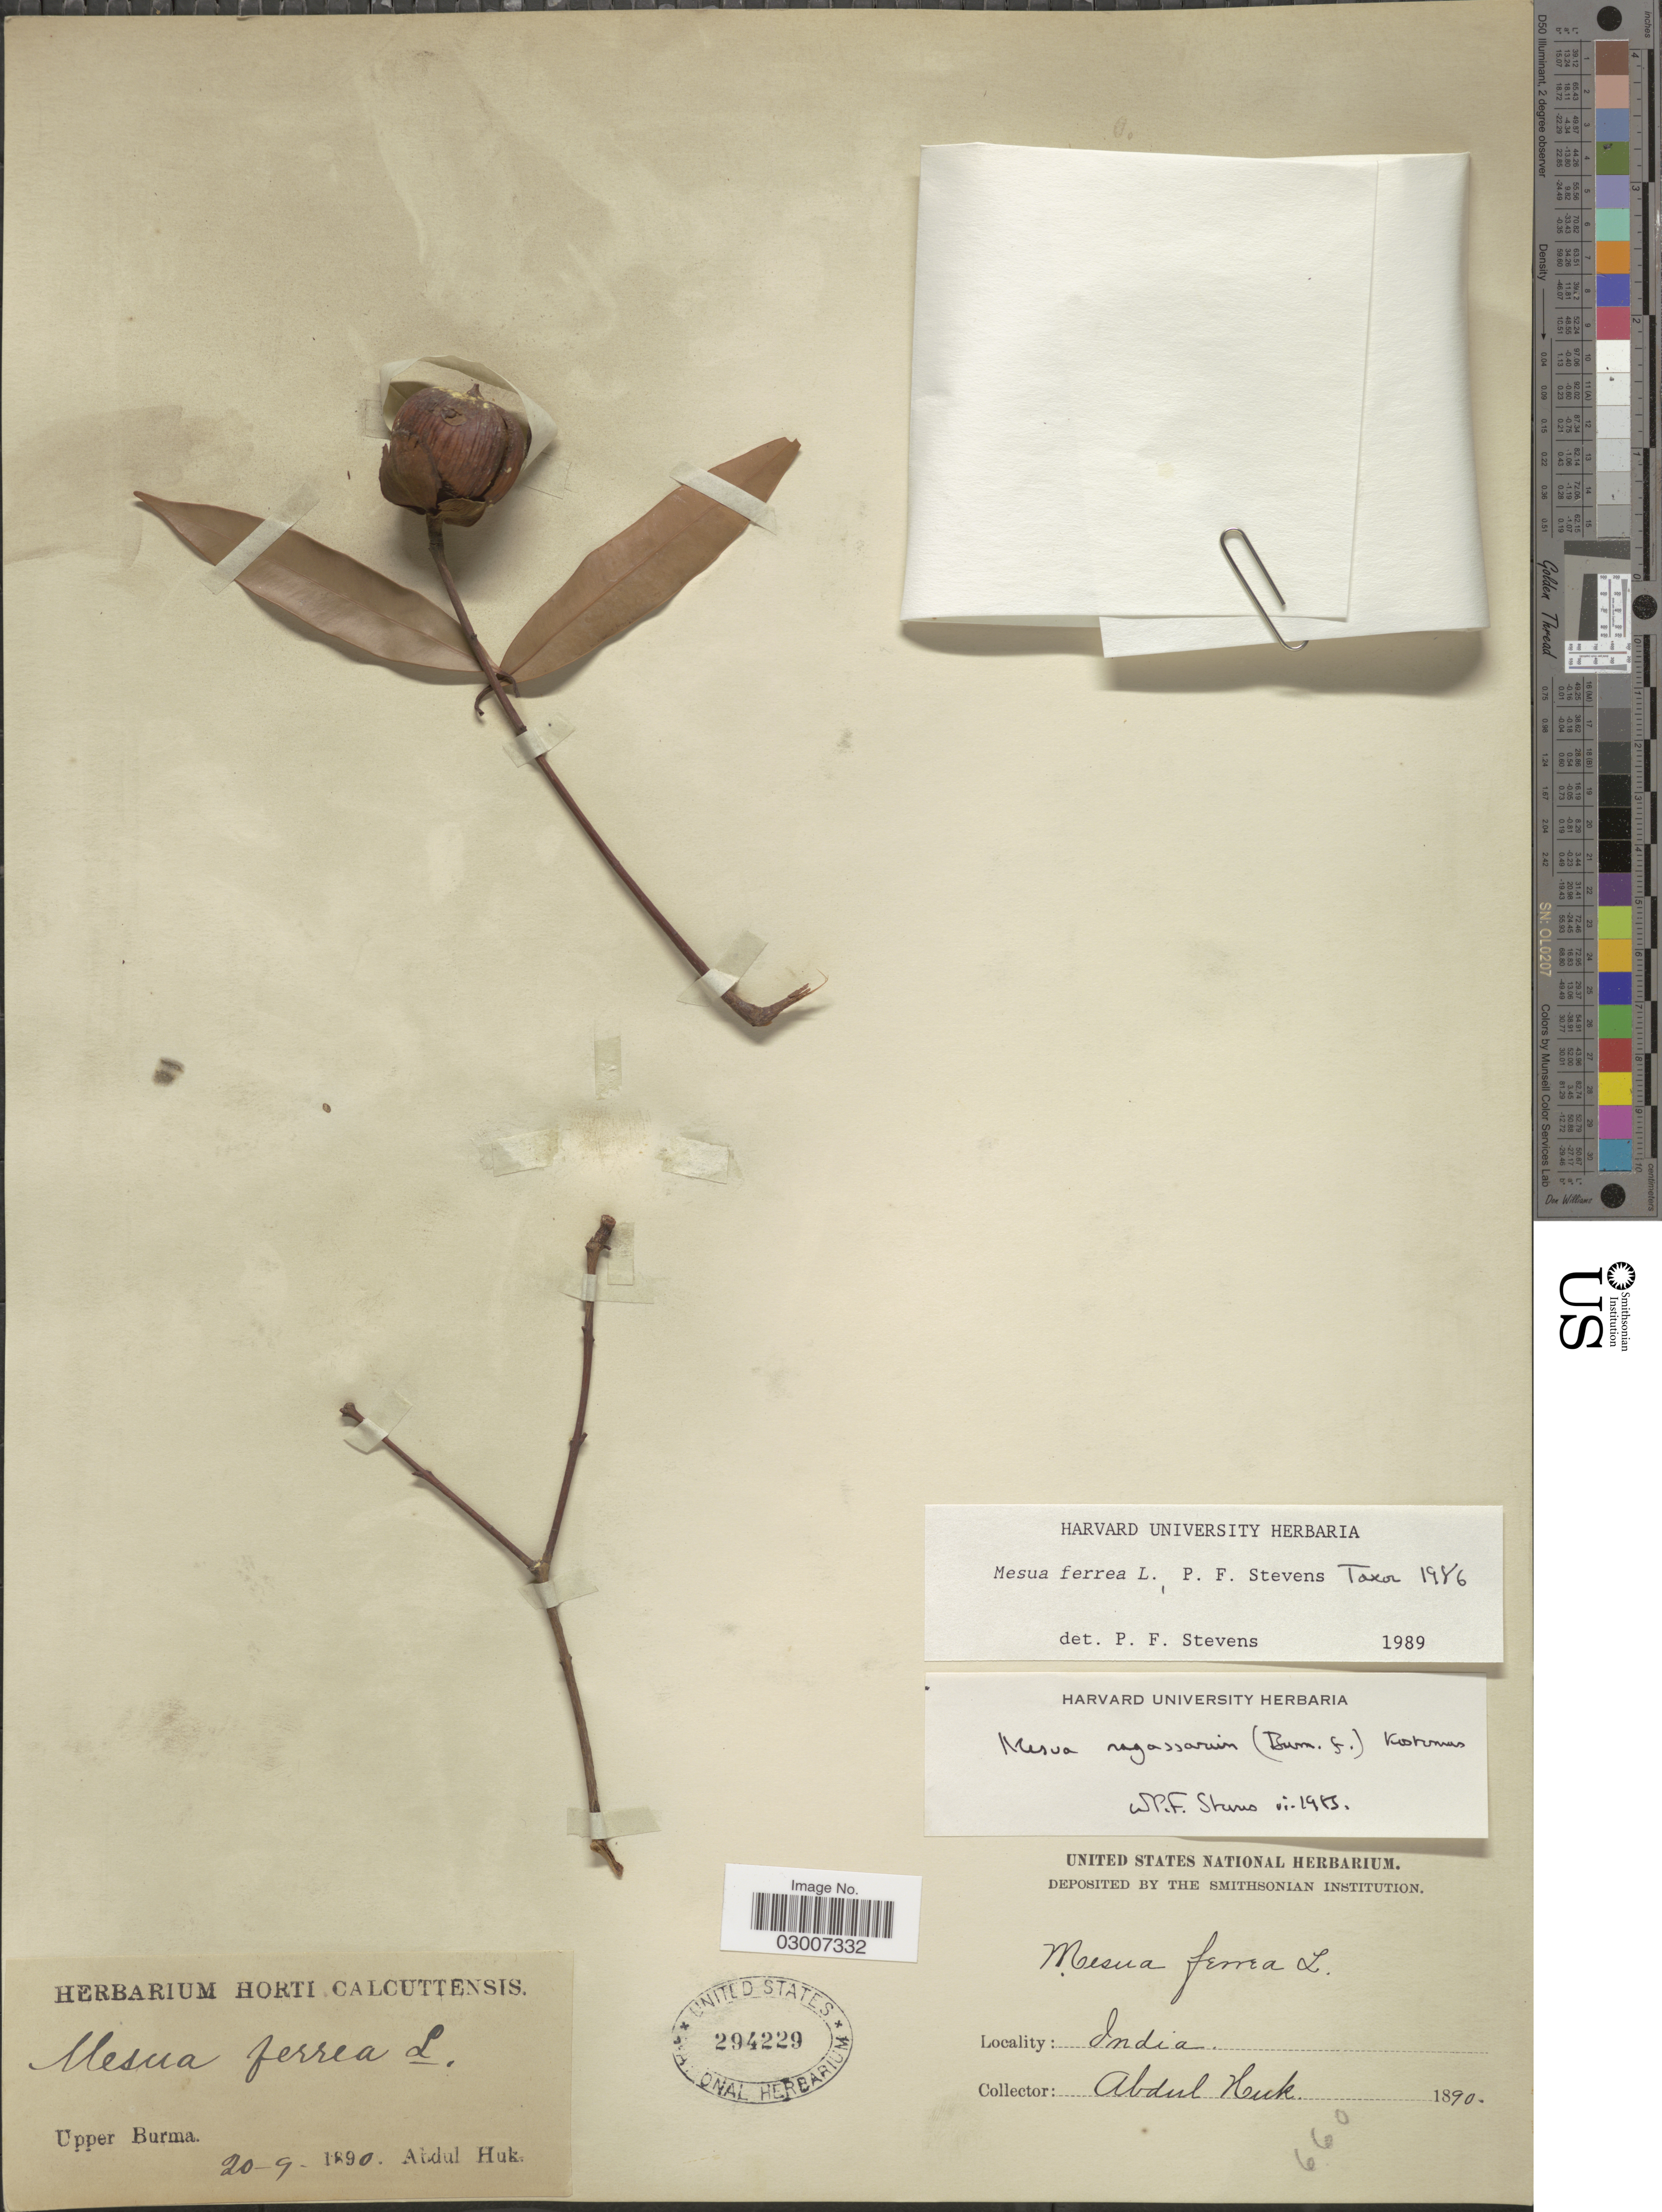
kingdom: Plantae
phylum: Tracheophyta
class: Magnoliopsida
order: Malpighiales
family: Calophyllaceae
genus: Mesua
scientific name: Mesua ferrea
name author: L.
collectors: A. Huk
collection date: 1890-09-20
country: Myanmar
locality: Upper Burma.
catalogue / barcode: US 294229